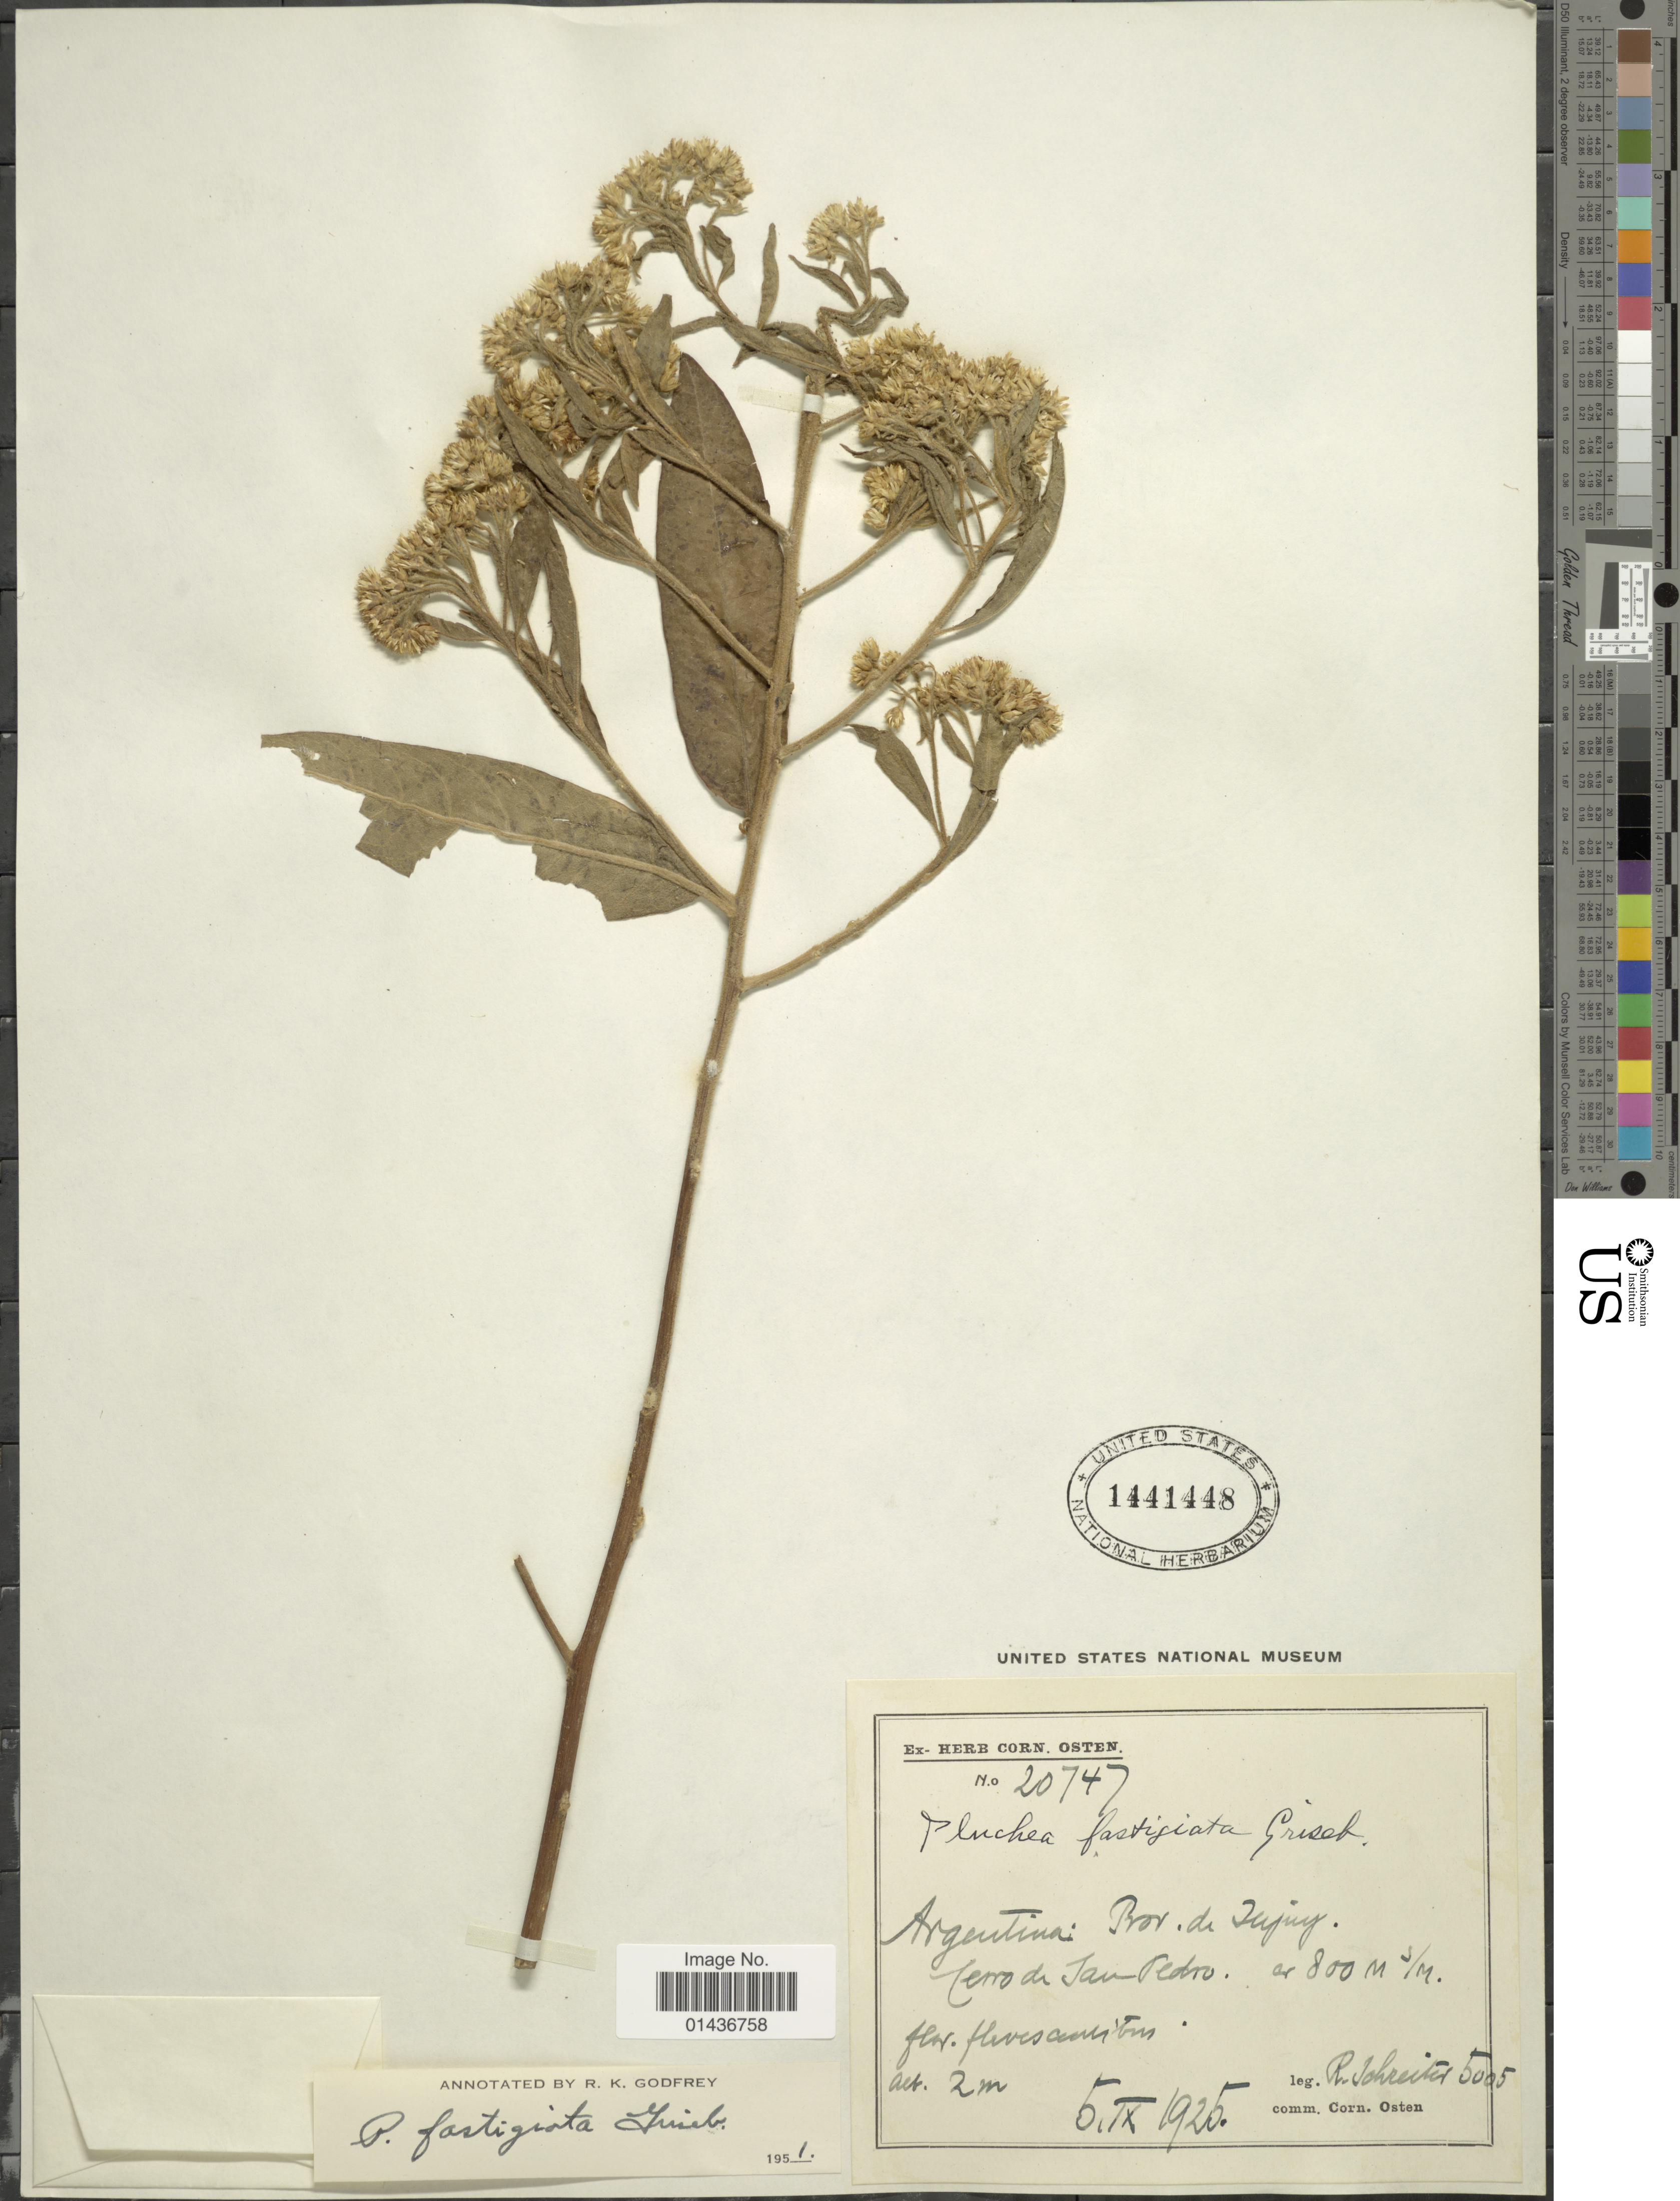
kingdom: Plantae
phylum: Tracheophyta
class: Magnoliopsida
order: Asterales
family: Asteraceae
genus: Pluchea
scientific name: Pluchea fastigiata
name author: Griseb.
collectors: R. Schreiter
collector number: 20747/5005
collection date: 1925-09-05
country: Argentina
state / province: Jujuy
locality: Argentina: Prov. de Jujuy, Cerro de San Pedro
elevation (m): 800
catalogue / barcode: US 1441448